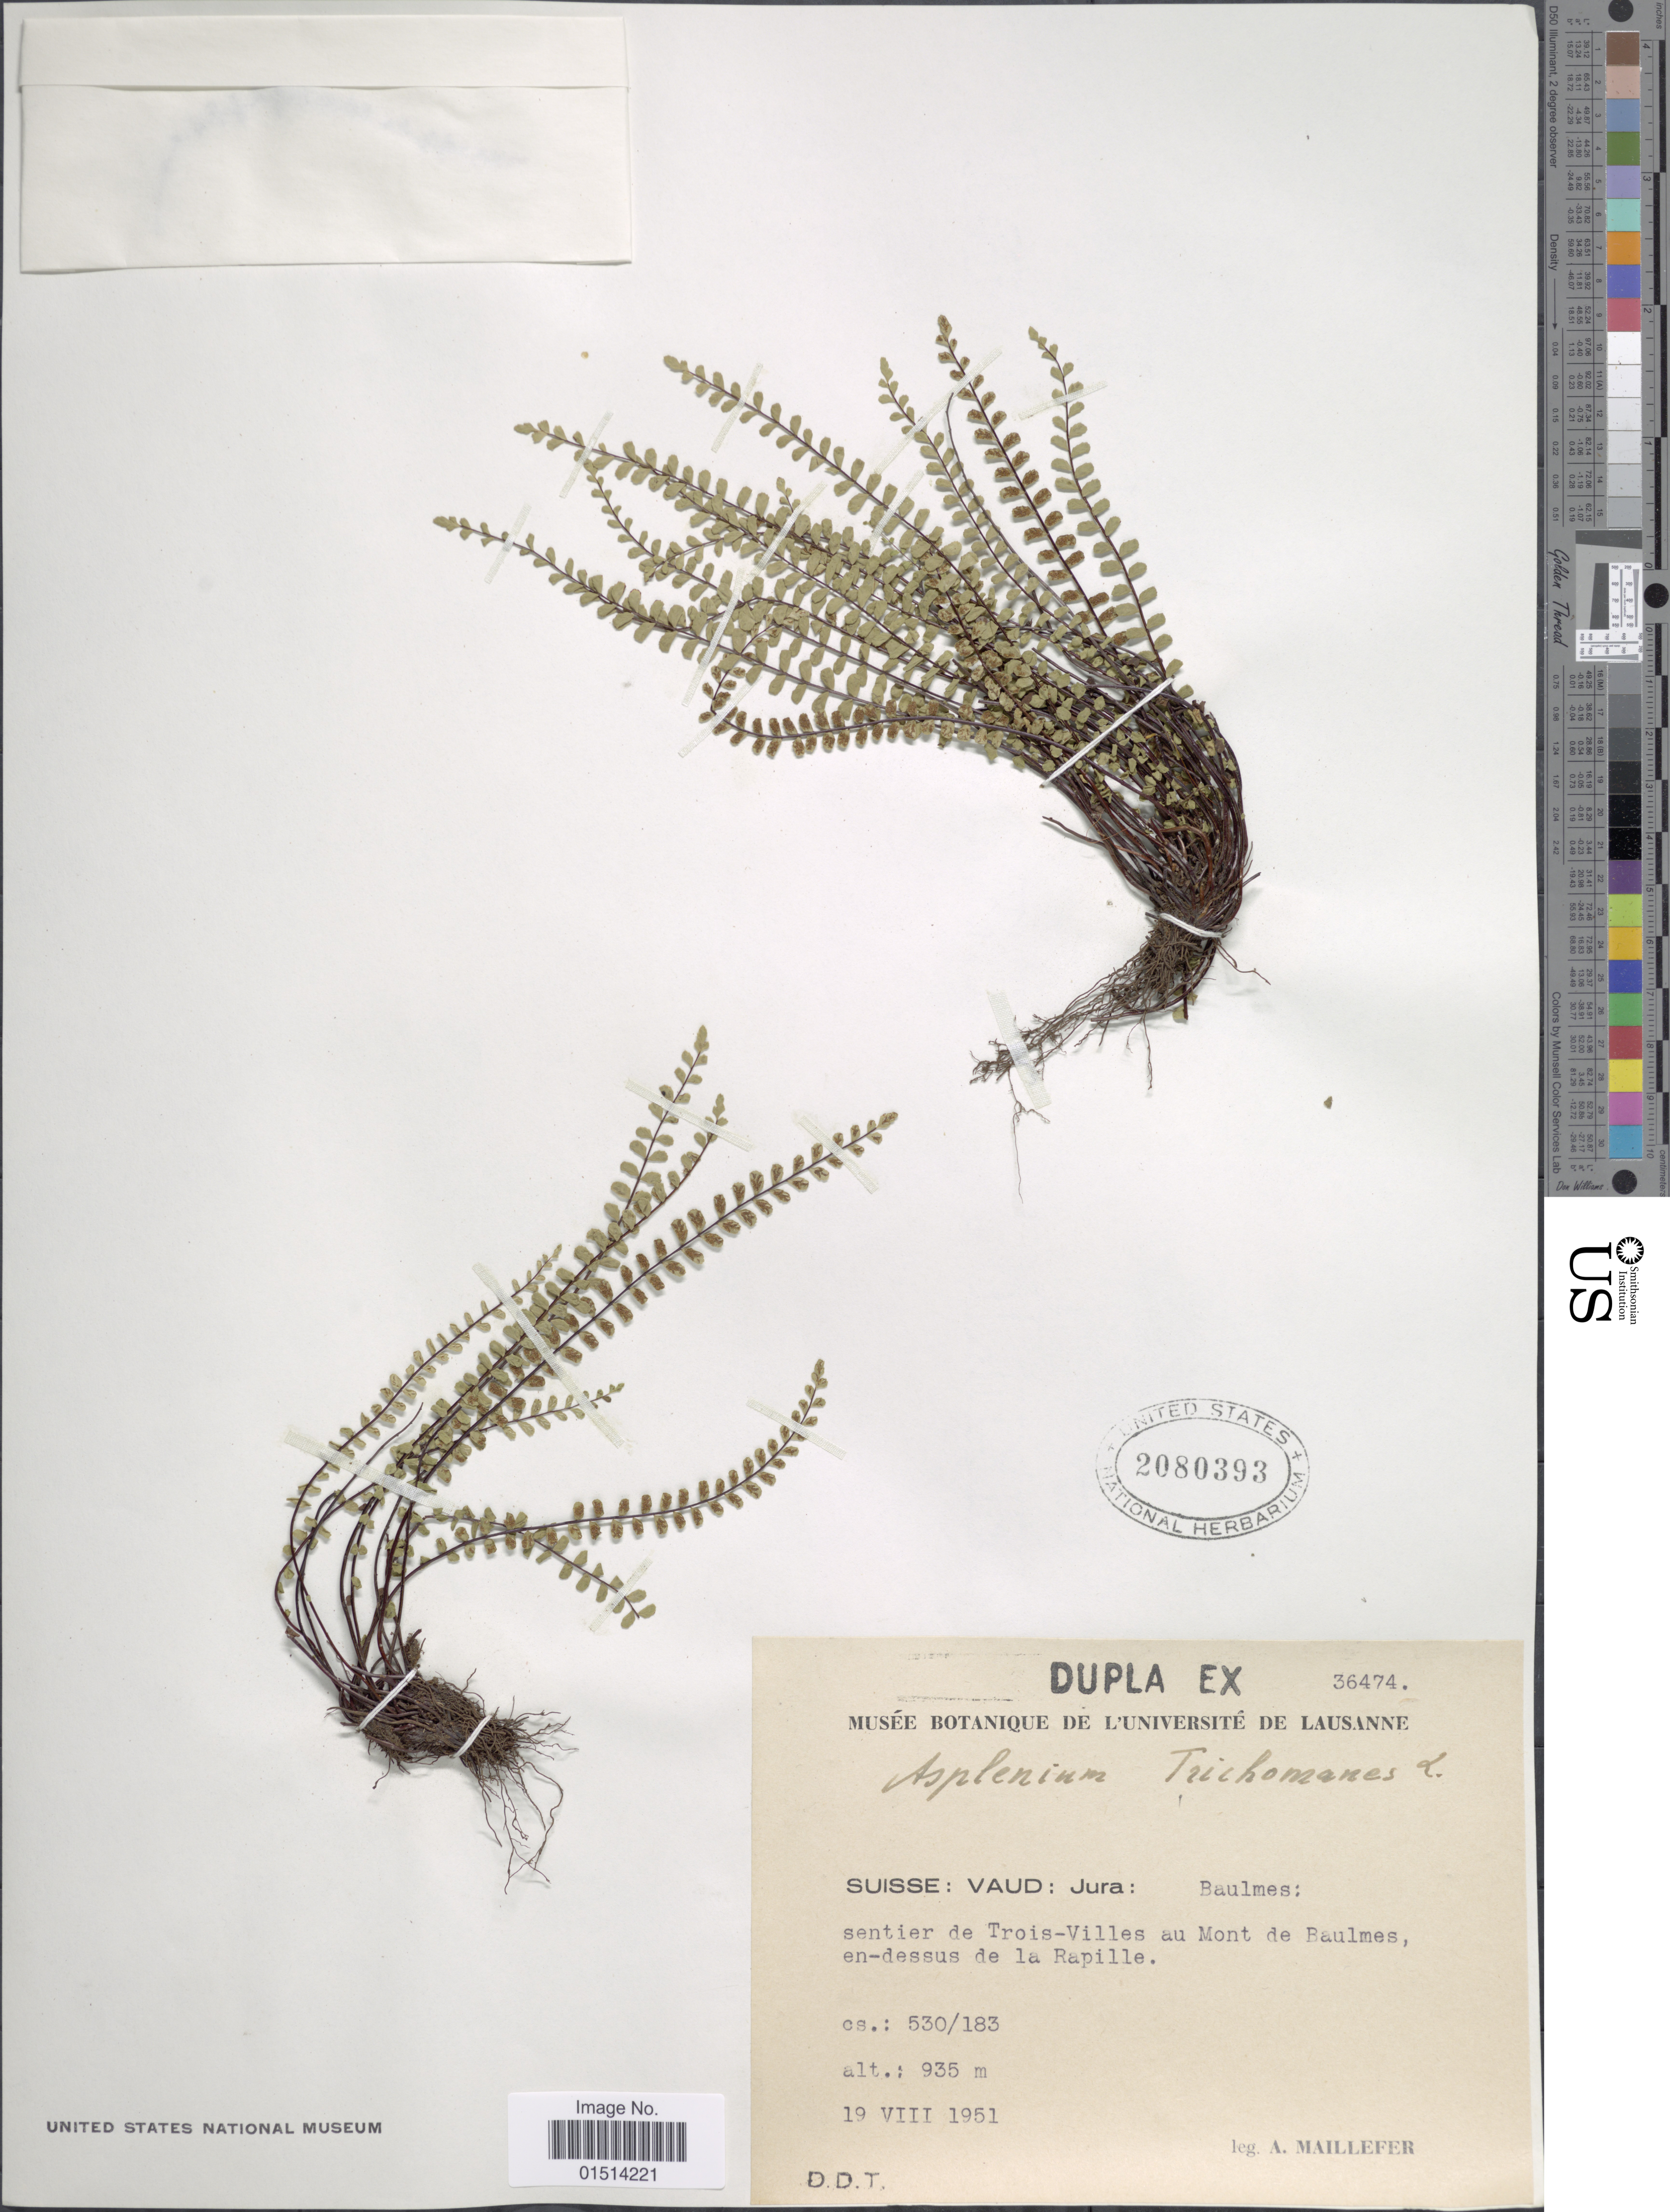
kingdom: Plantae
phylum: Tracheophyta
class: Polypodiopsida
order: Polypodiales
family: Aspleniaceae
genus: Asplenium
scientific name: Asplenium trichomanes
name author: L.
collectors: A. Maillefer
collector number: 36474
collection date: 1951-08-19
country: Switzerland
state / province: Jura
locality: Suisse: Vaud: Jura: Baulmes: sentier de Trois-Villes au Mont de Baulmes, en-dessus de la Rapille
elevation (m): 935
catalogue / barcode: US 2080393